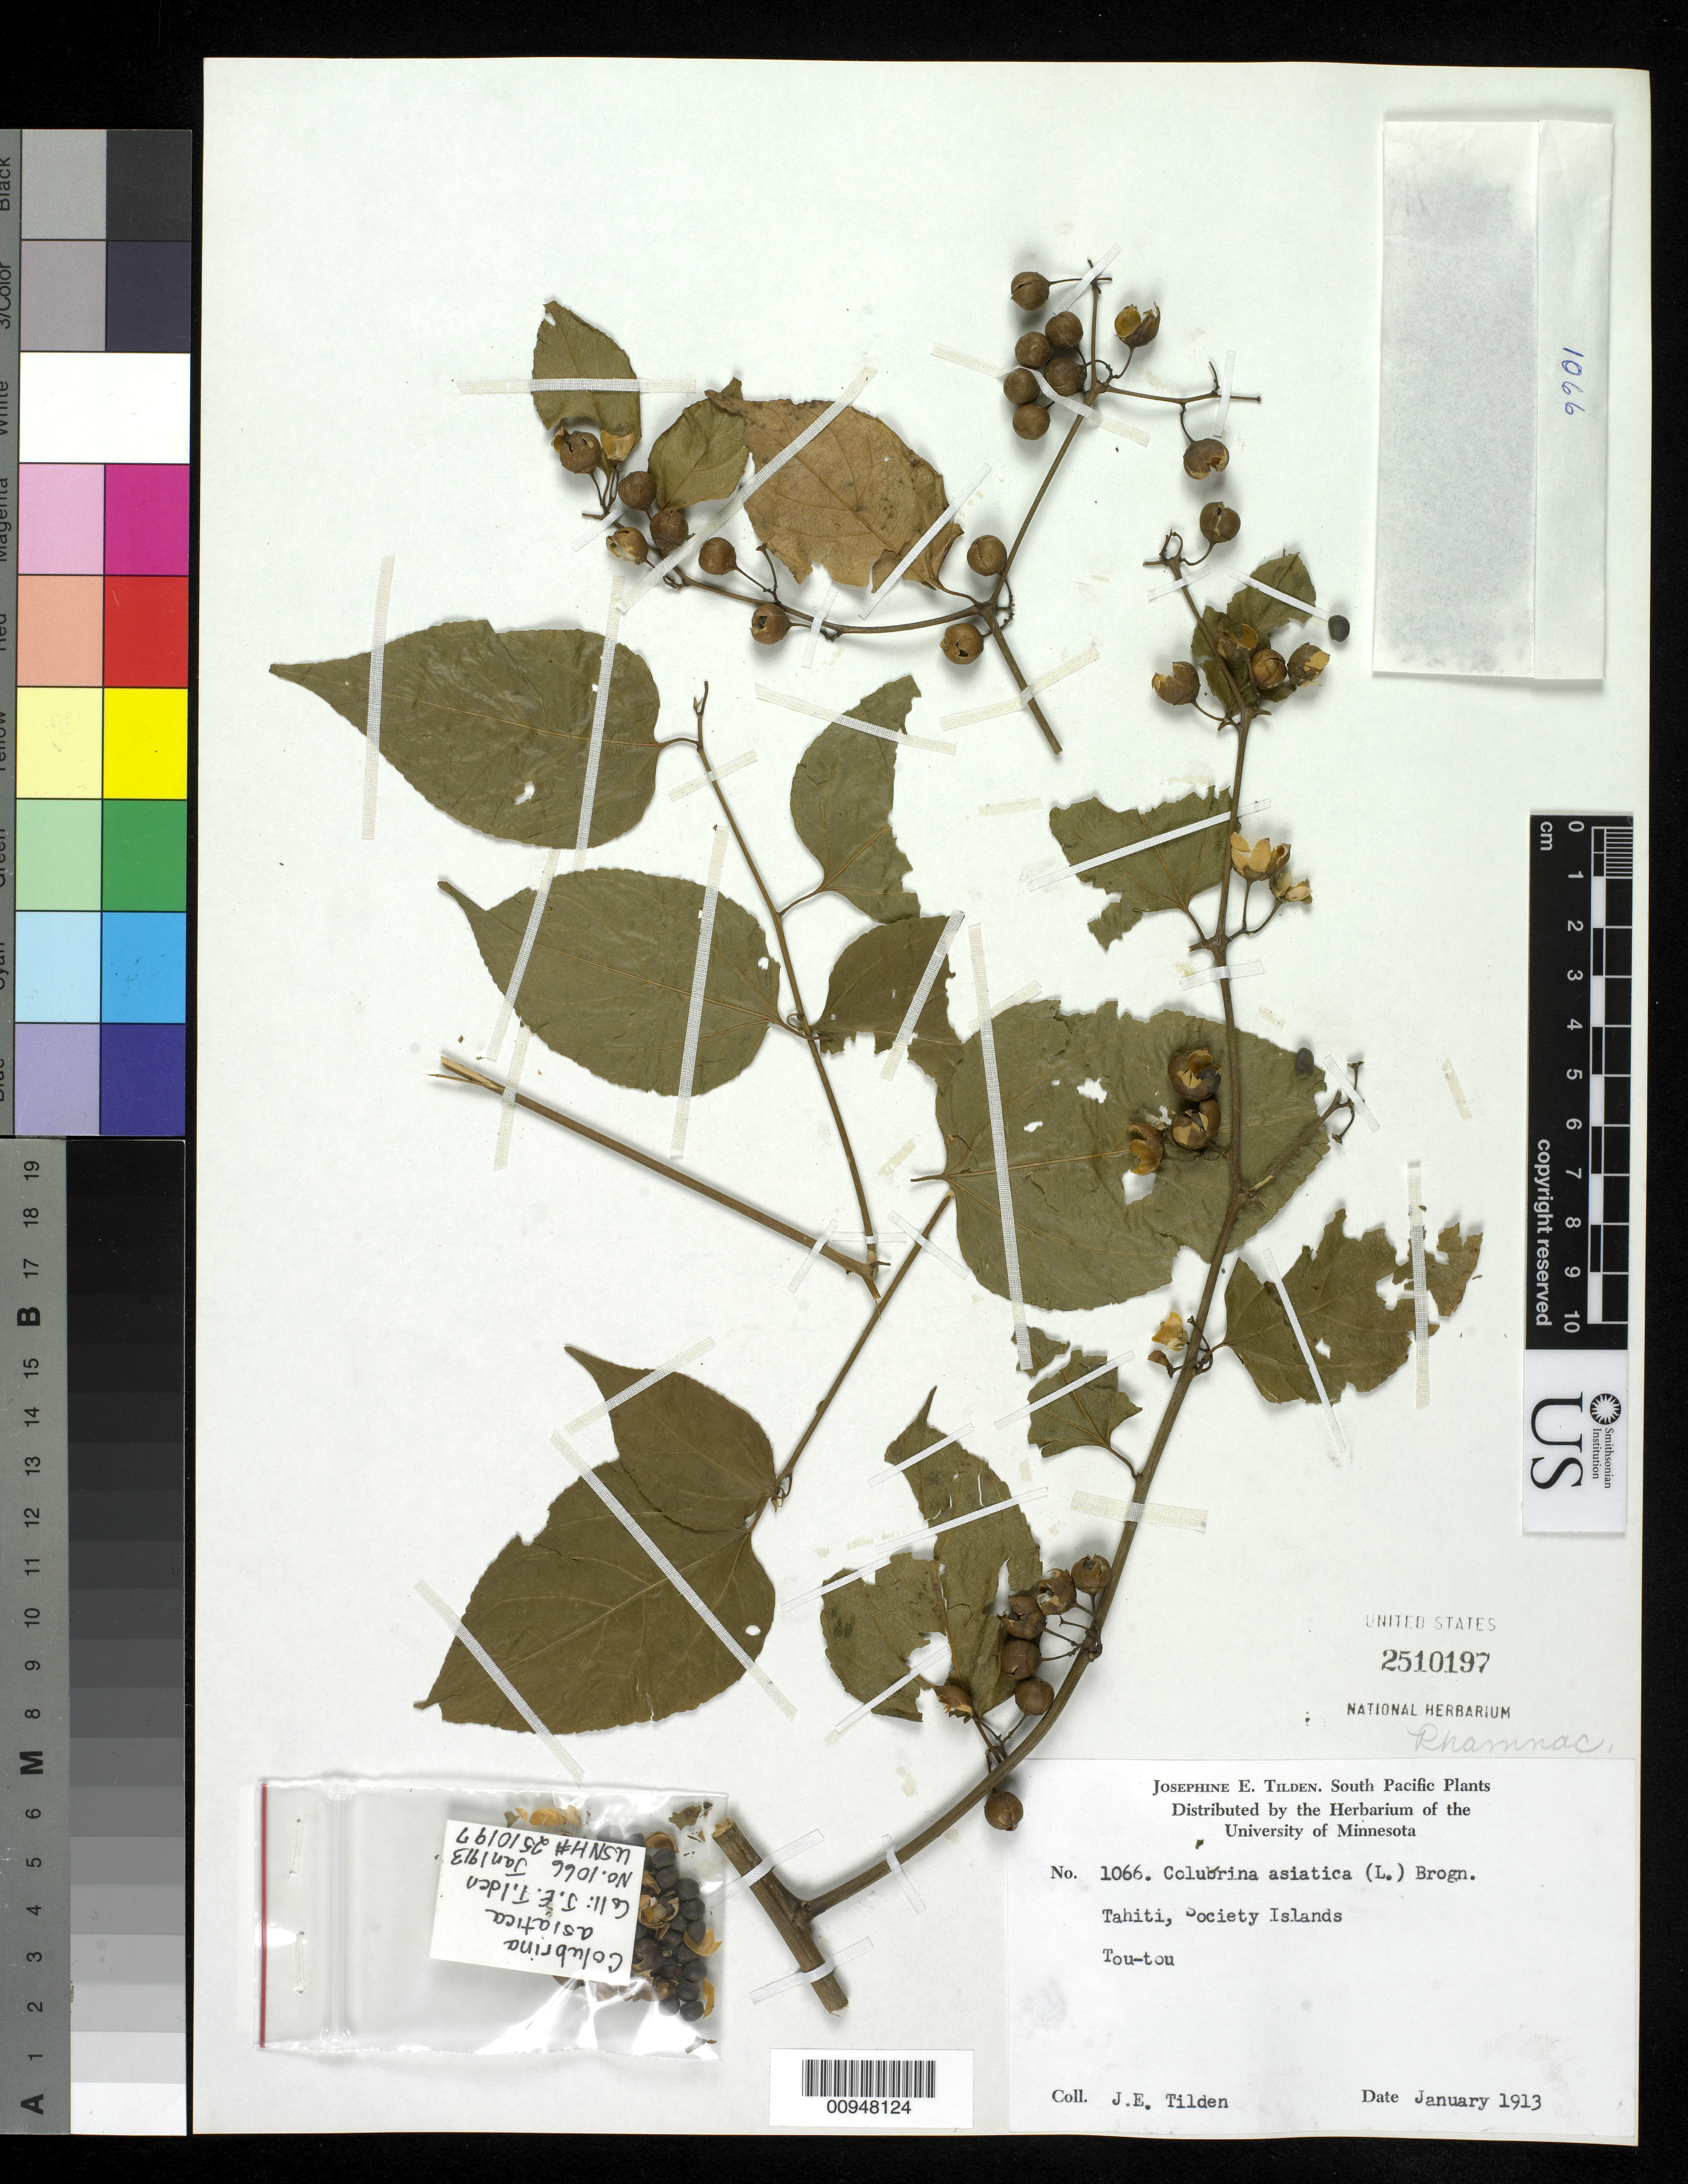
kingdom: Plantae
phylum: Tracheophyta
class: Magnoliopsida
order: Rosales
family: Rhamnaceae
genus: Colubrina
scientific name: Colubrina asiatica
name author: (L.) Brongn.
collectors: J. E. Tilden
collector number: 1066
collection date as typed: Jan 1913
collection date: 1913-01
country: French Polynesia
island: Tahiti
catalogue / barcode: US 2510197